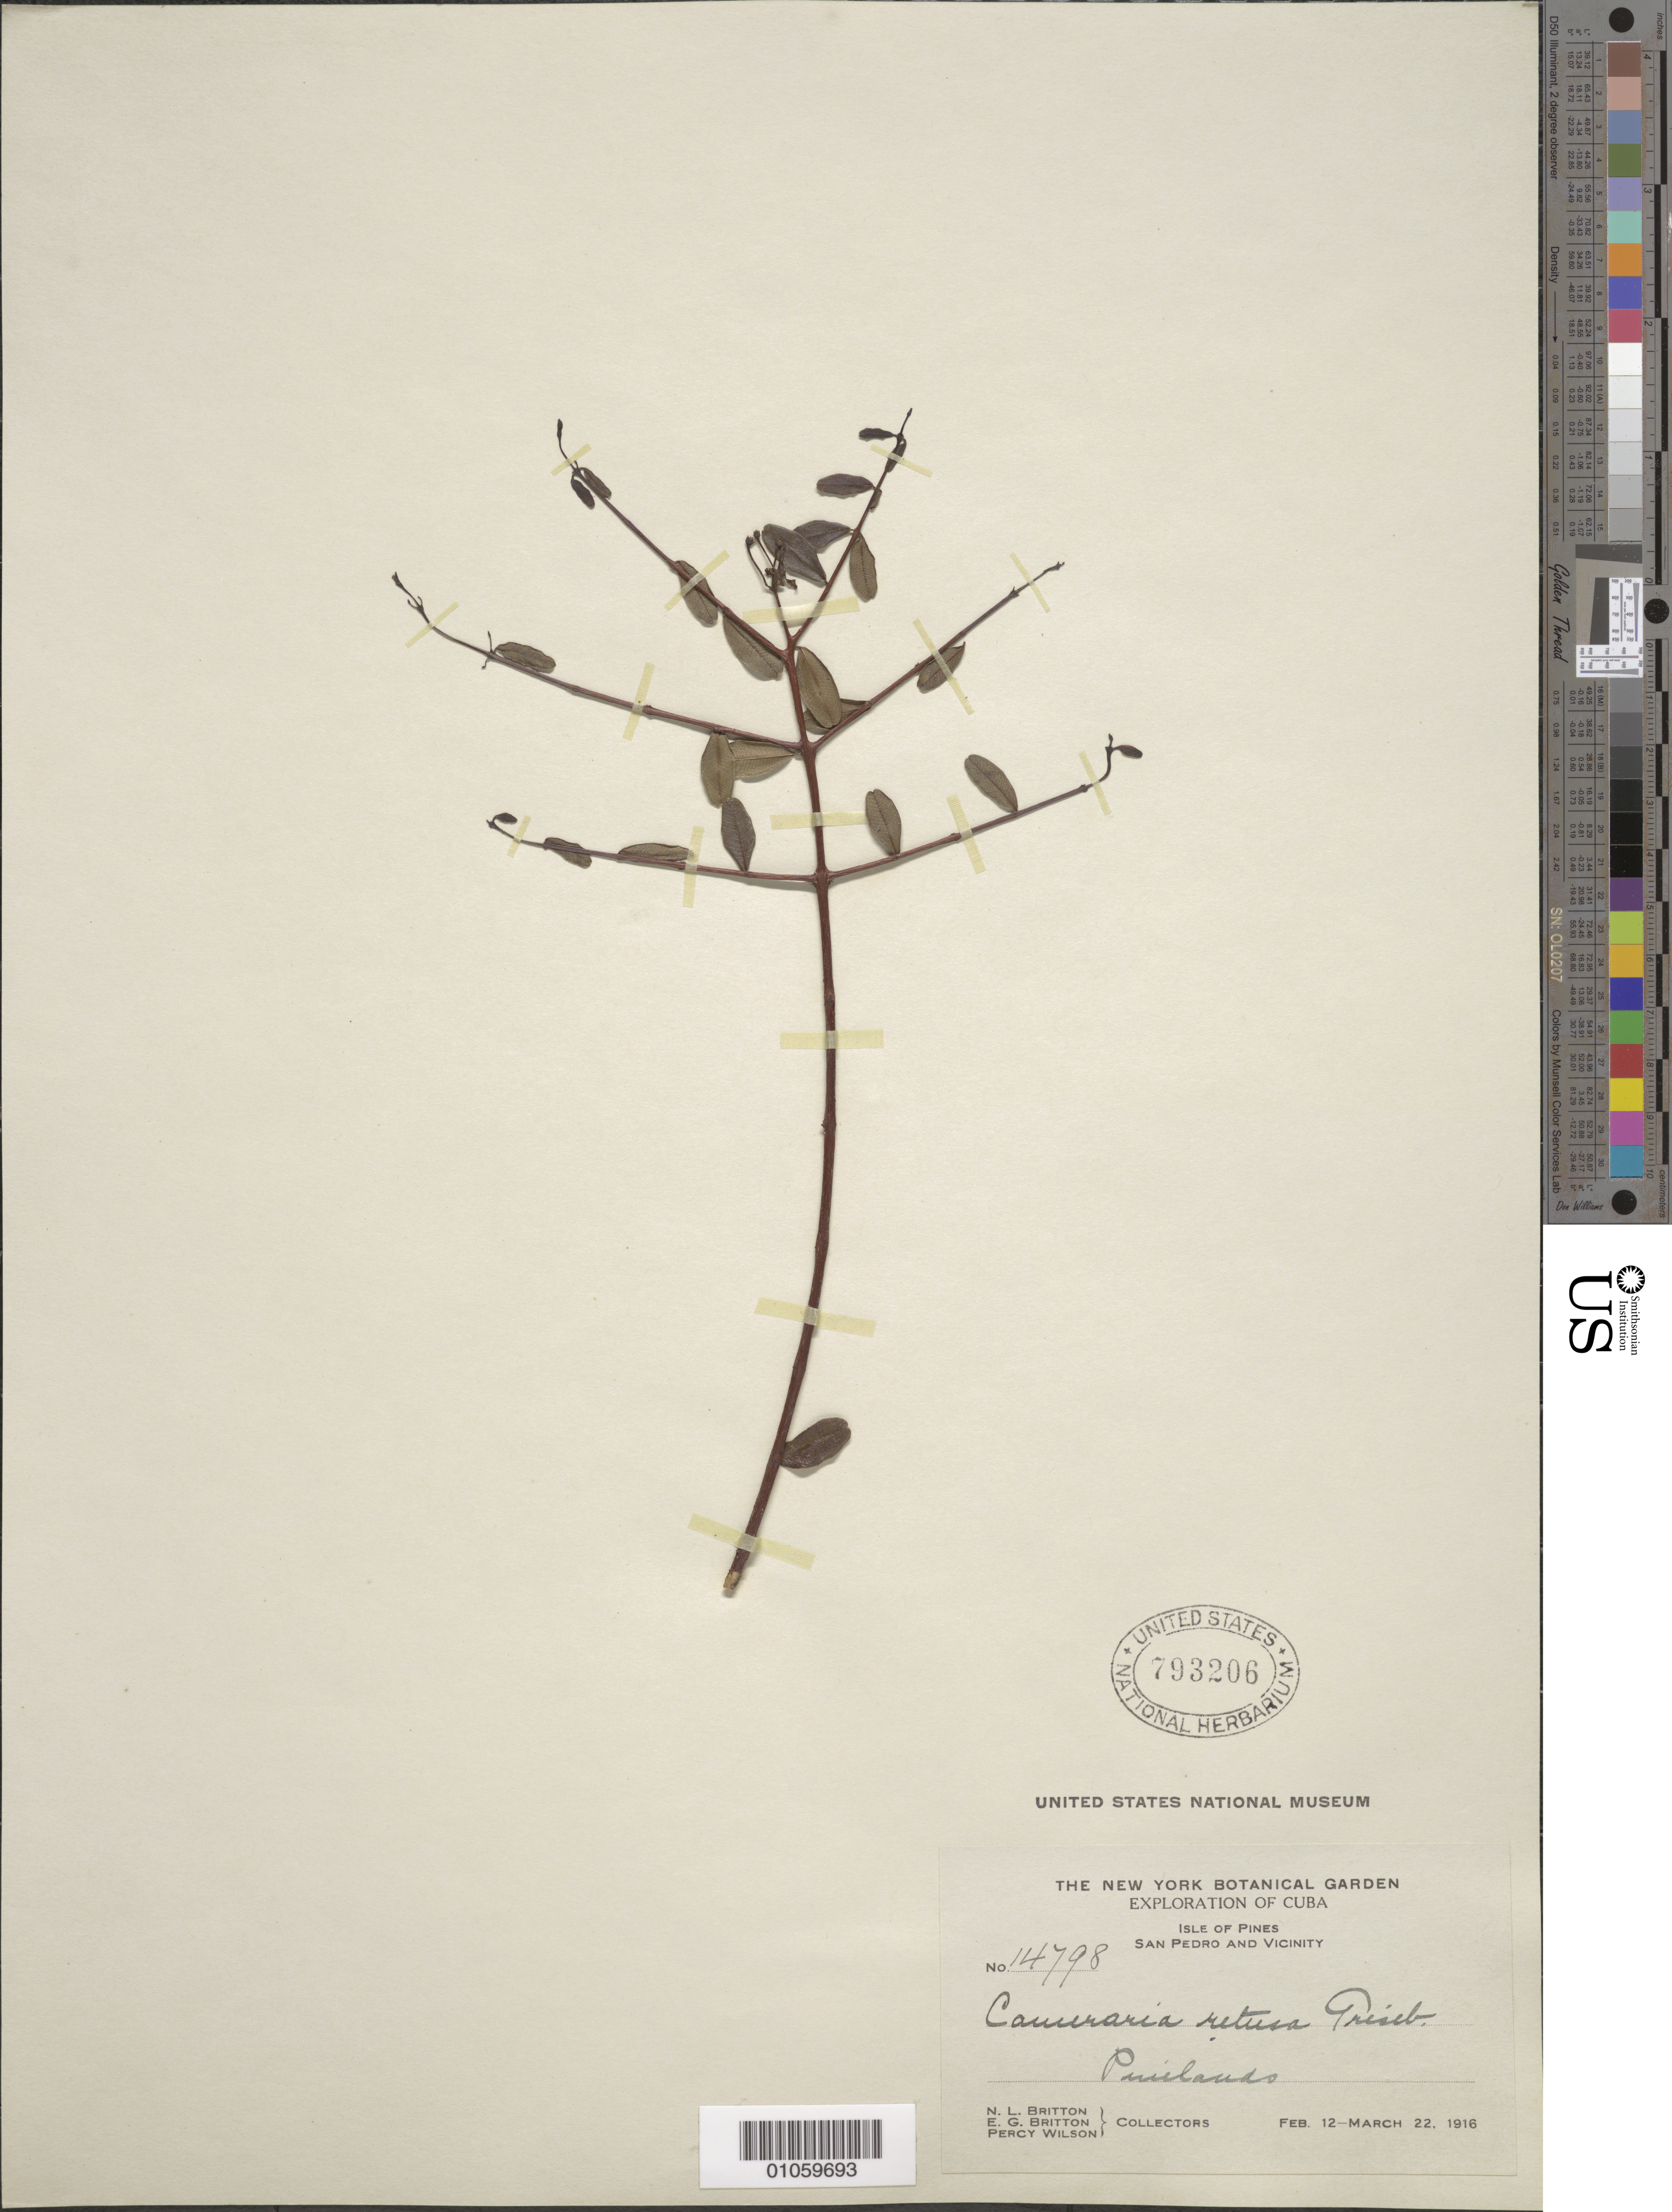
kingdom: Plantae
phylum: Tracheophyta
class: Magnoliopsida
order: Gentianales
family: Apocynaceae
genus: Cameraria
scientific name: Cameraria retusa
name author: Griseb.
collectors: N. Britton, E. G. Britton & W. Percy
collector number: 14798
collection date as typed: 12 Feb 1916 to 22 Mar 1916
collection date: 1916-02-12/1916-03-22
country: Cuba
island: Isla de la Juventud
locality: Pinelands, San Pedro and vicinity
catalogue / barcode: US 793206